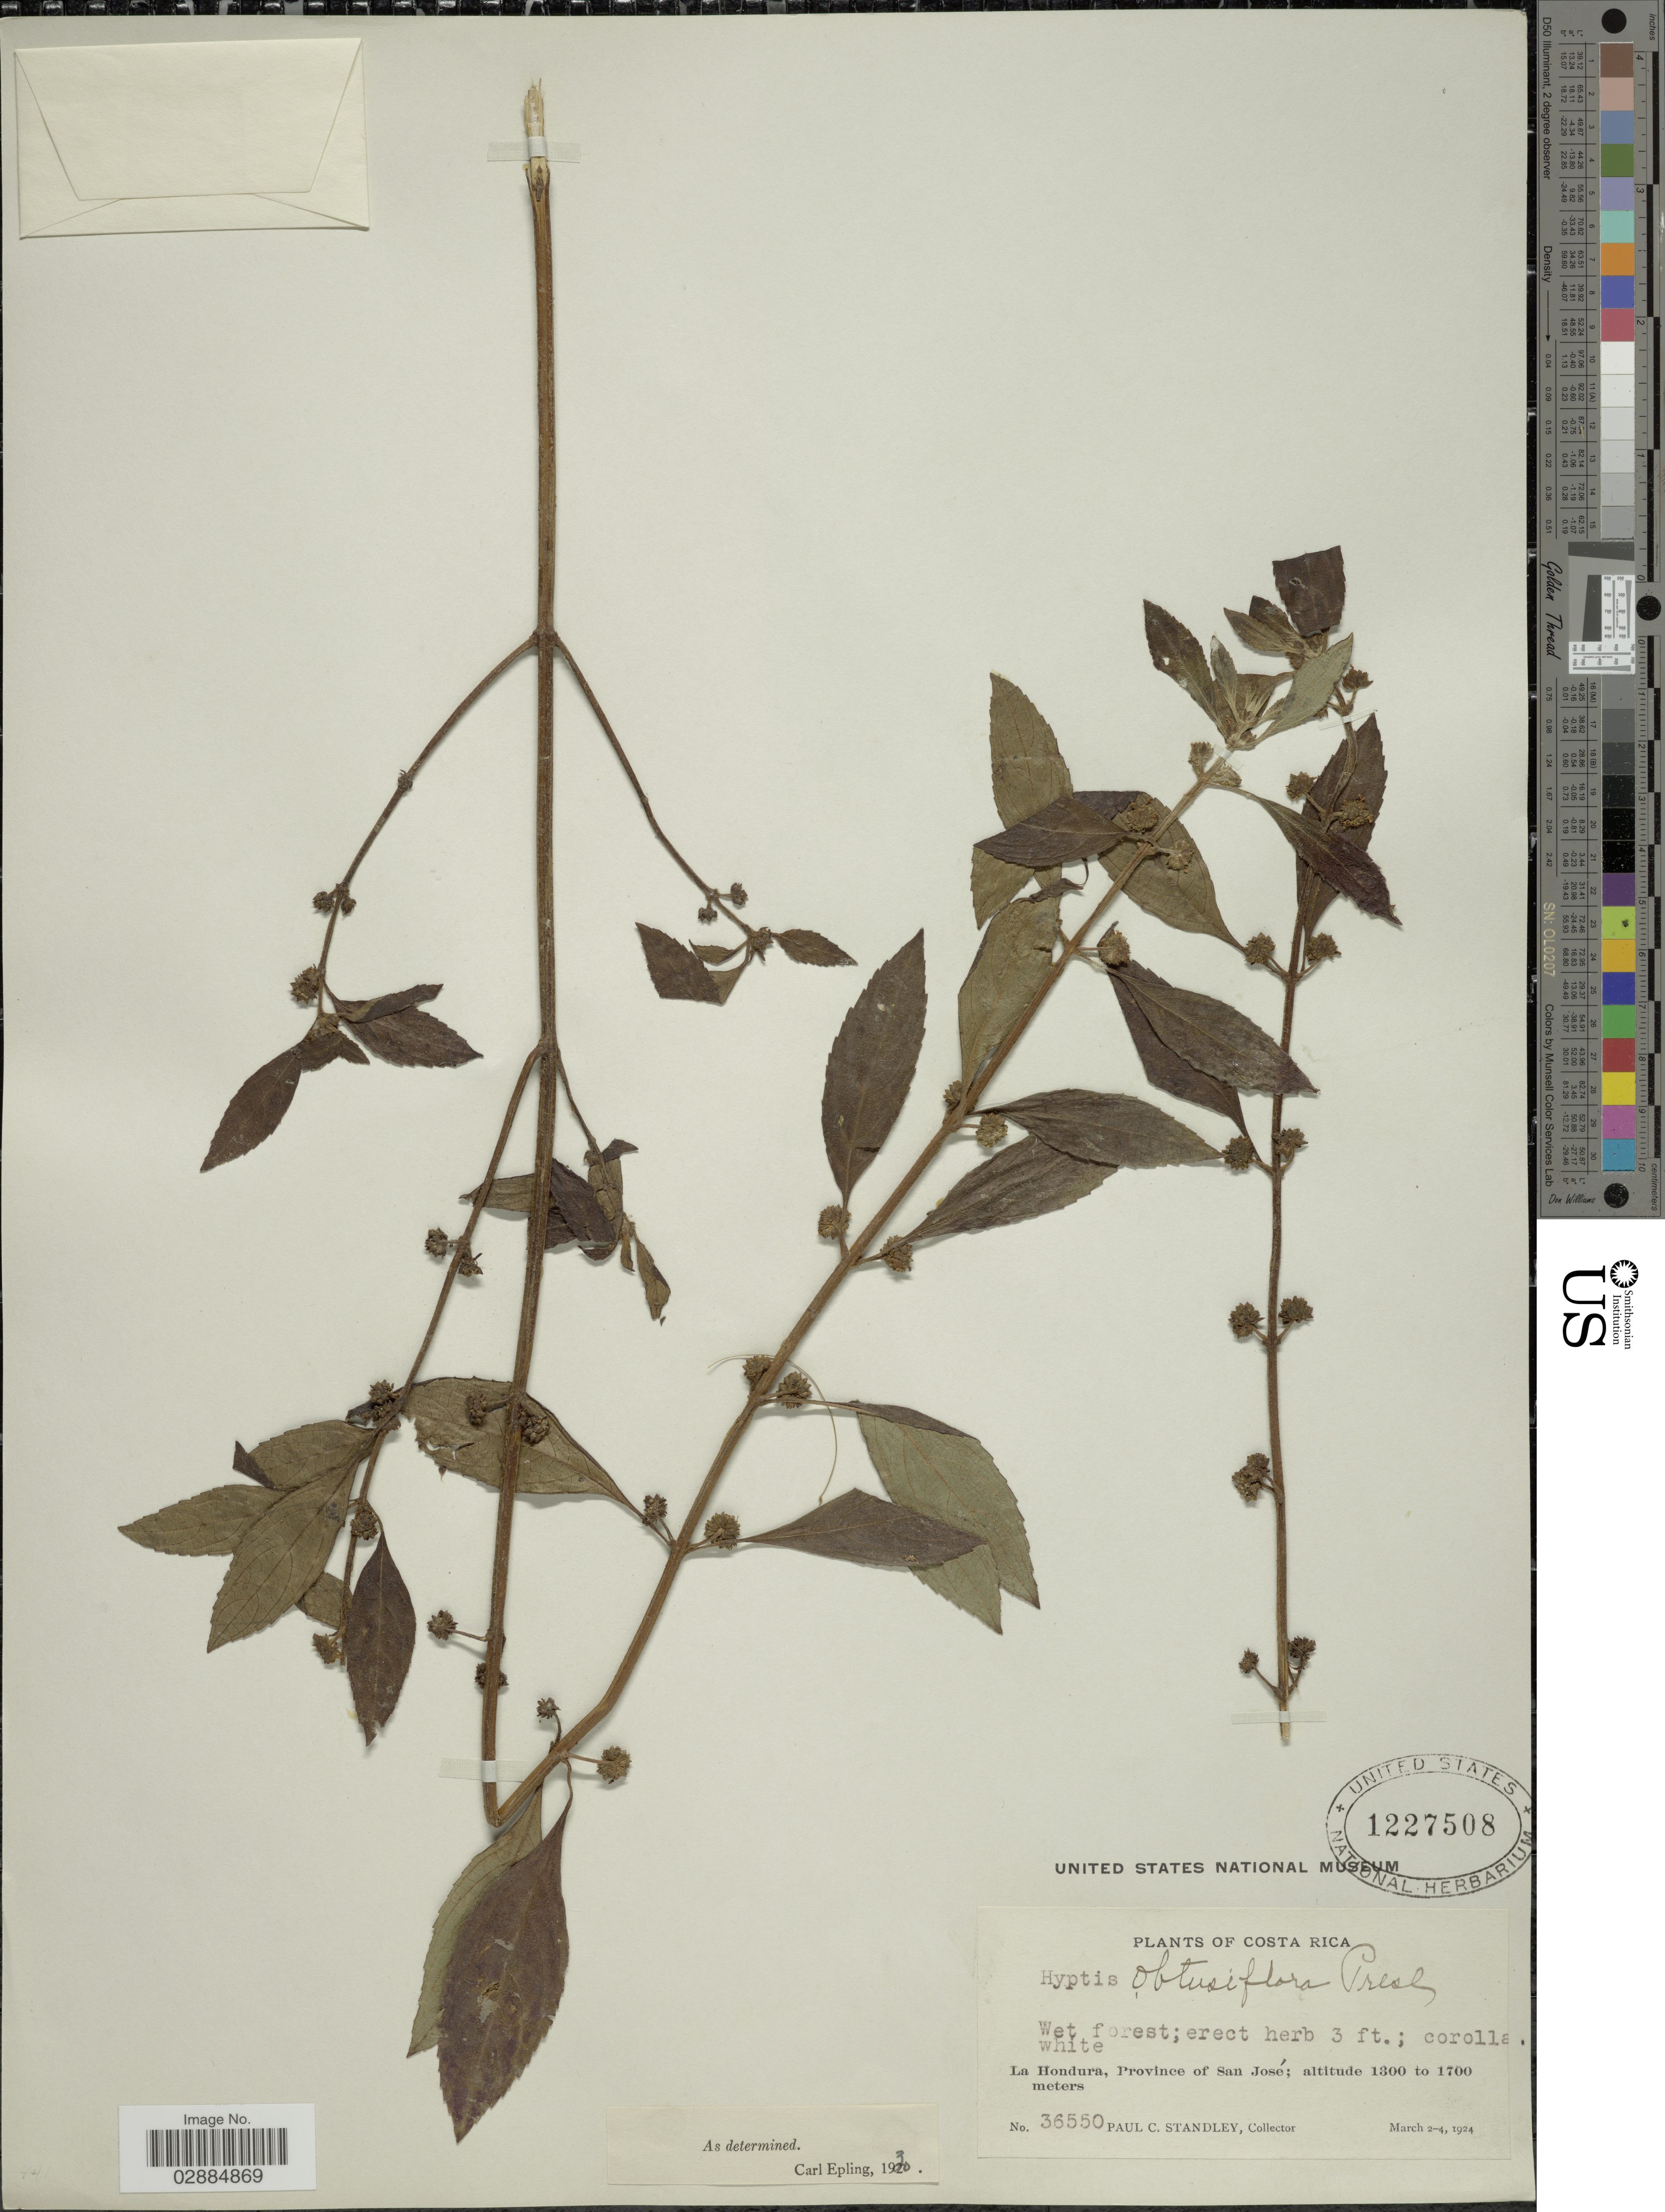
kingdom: Plantae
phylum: Tracheophyta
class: Magnoliopsida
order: Lamiales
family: Lamiaceae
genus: Hyptis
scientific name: Hyptis obtusiflora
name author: C. Presl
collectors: P. C. Standley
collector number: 36550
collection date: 1924-03-02/1924-03-04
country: Costa Rica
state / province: San José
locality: La Hondura, Province of San José.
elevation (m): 1300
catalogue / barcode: US 1227508